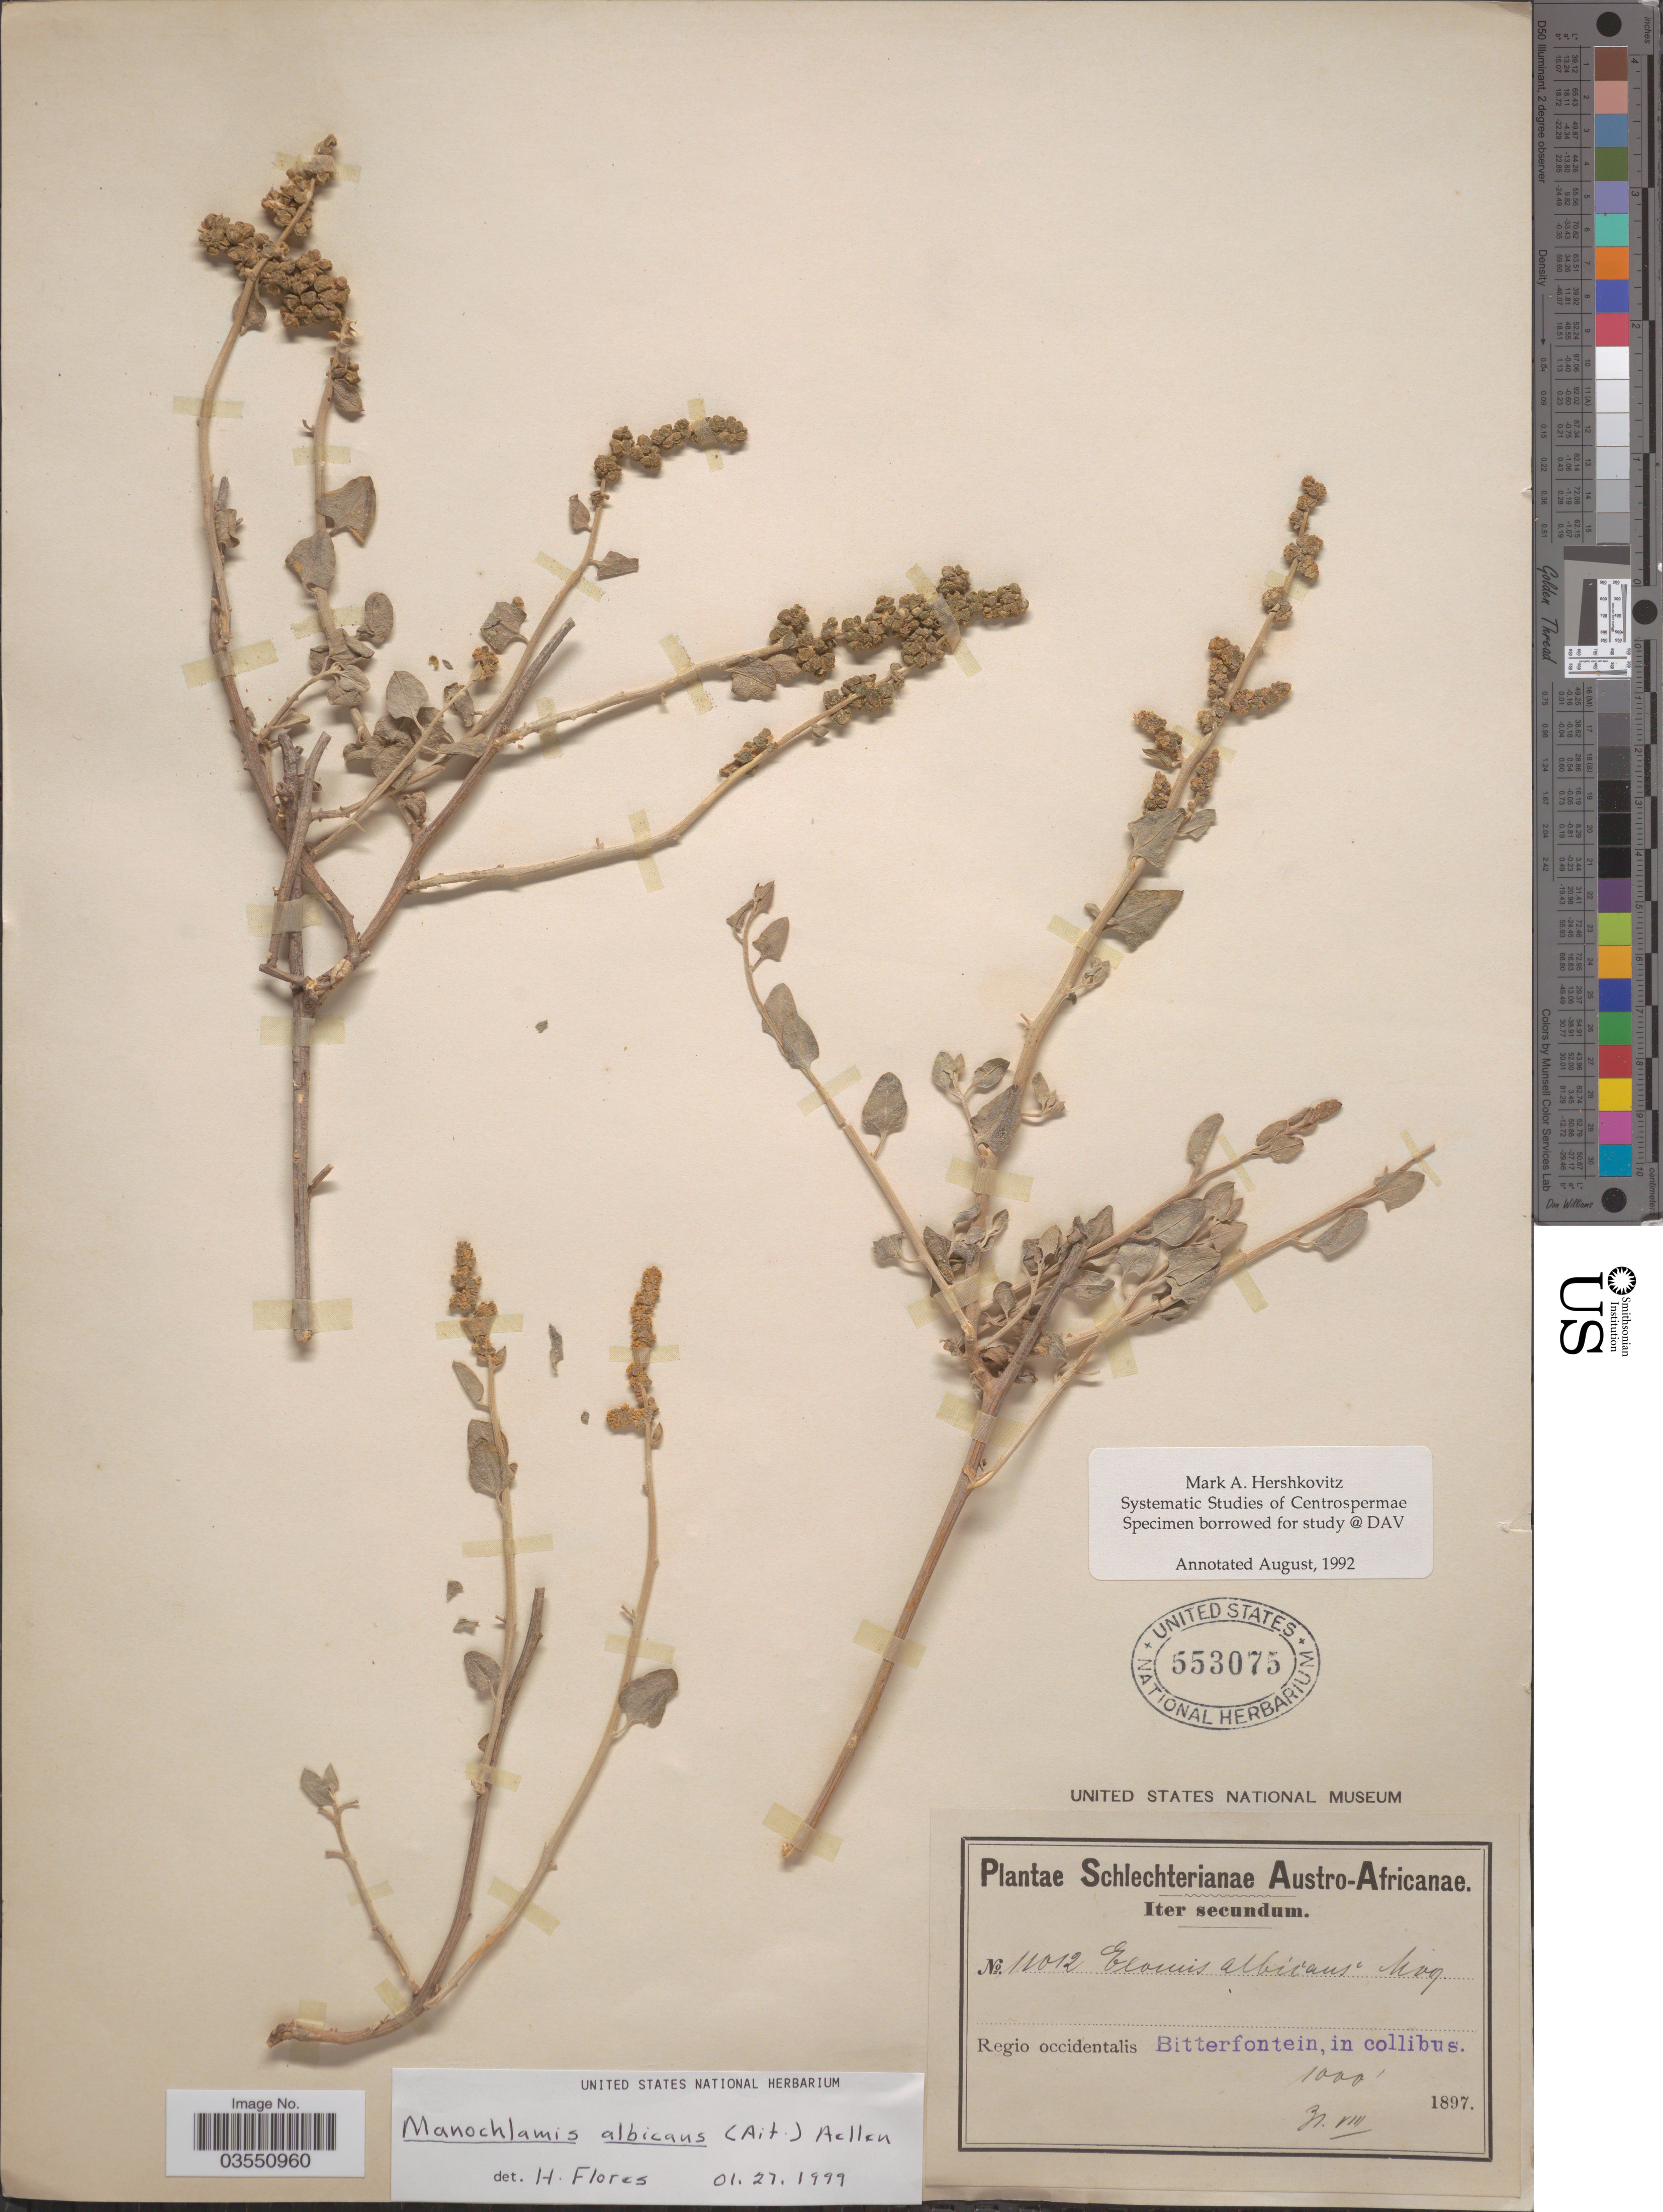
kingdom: Plantae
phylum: Tracheophyta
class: Magnoliopsida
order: Caryophyllales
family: Amaranthaceae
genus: Manochlamys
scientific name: Manochlamys albicans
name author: (Aiton) Aellen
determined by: Flores, H., (US), NMNH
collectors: Schlechter, --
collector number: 11012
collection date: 1897-08-31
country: South Africa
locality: Austro-Africanae. Regio occidentalis. Bitterfontein.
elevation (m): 305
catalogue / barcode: US 553075